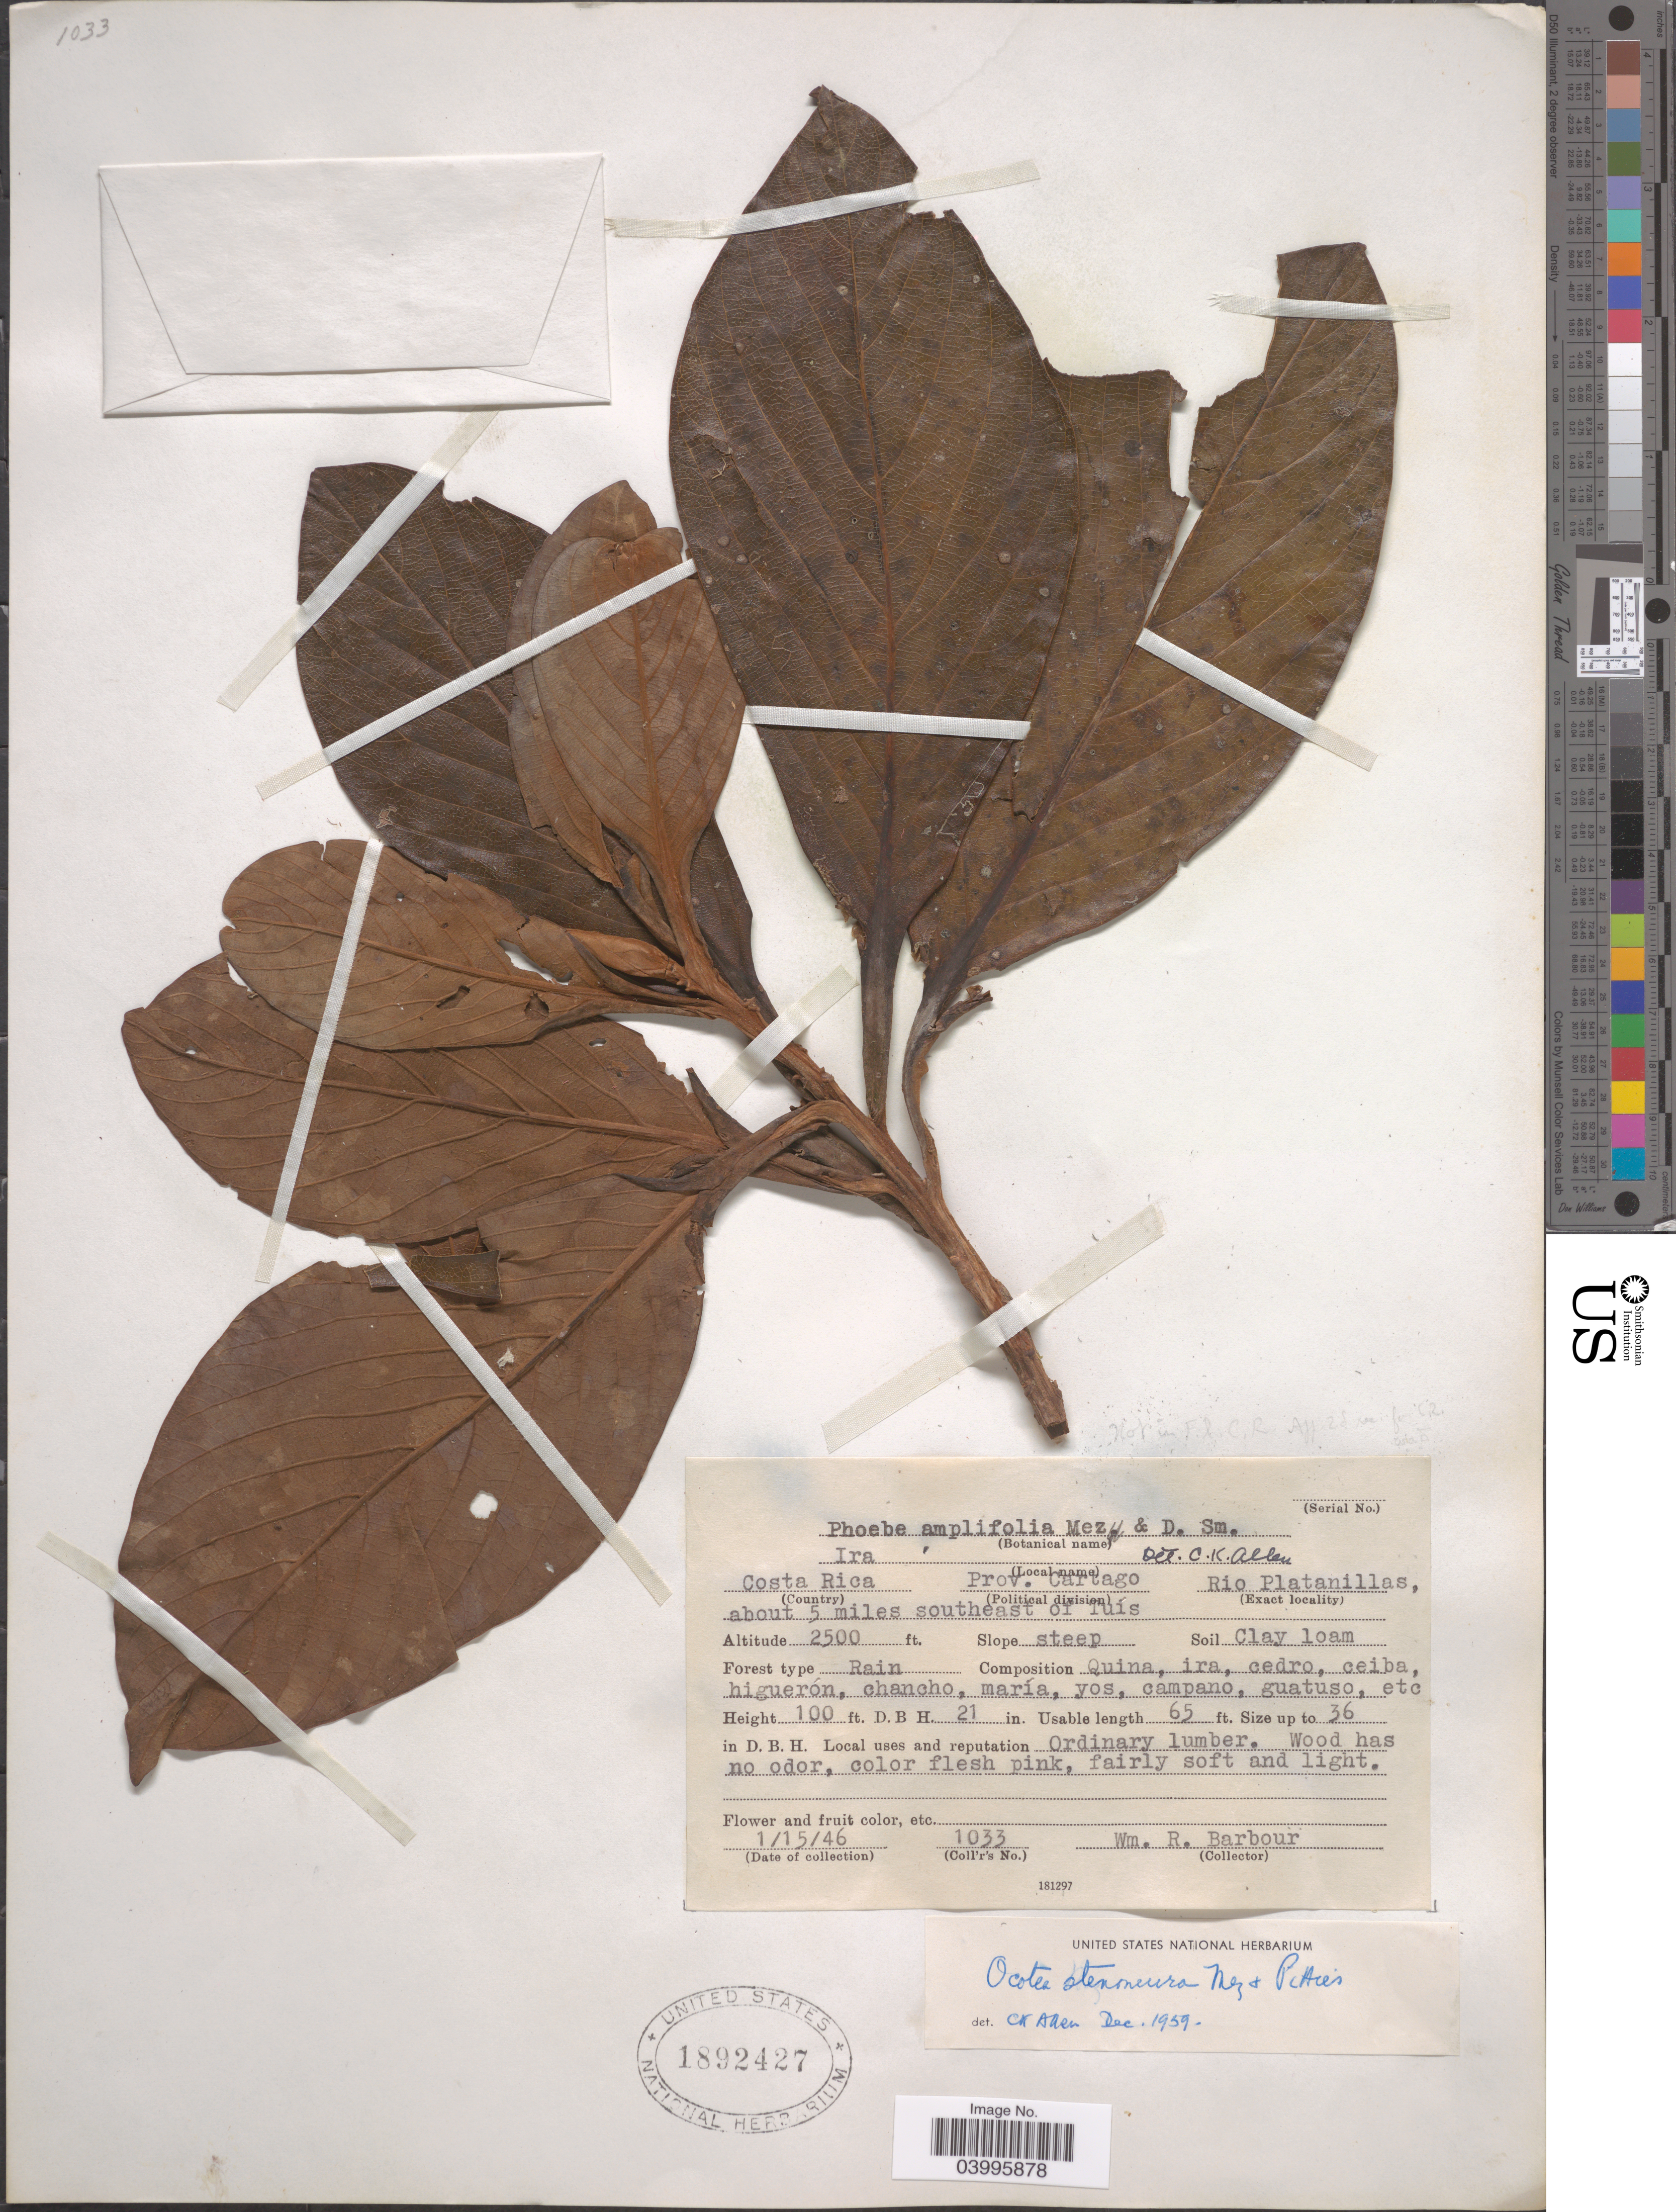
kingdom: Plantae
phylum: Tracheophyta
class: Magnoliopsida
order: Laurales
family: Lauraceae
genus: Ocotea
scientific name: Ocotea stenoneura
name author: Mez & Pittier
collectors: W. Barbour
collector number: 1033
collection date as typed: Transcribed d/m/y: 15/1/46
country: Costa Rica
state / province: Cartago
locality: Rio Platanillas, about 5 miles southeast of Tuís.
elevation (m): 762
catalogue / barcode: US 1892427